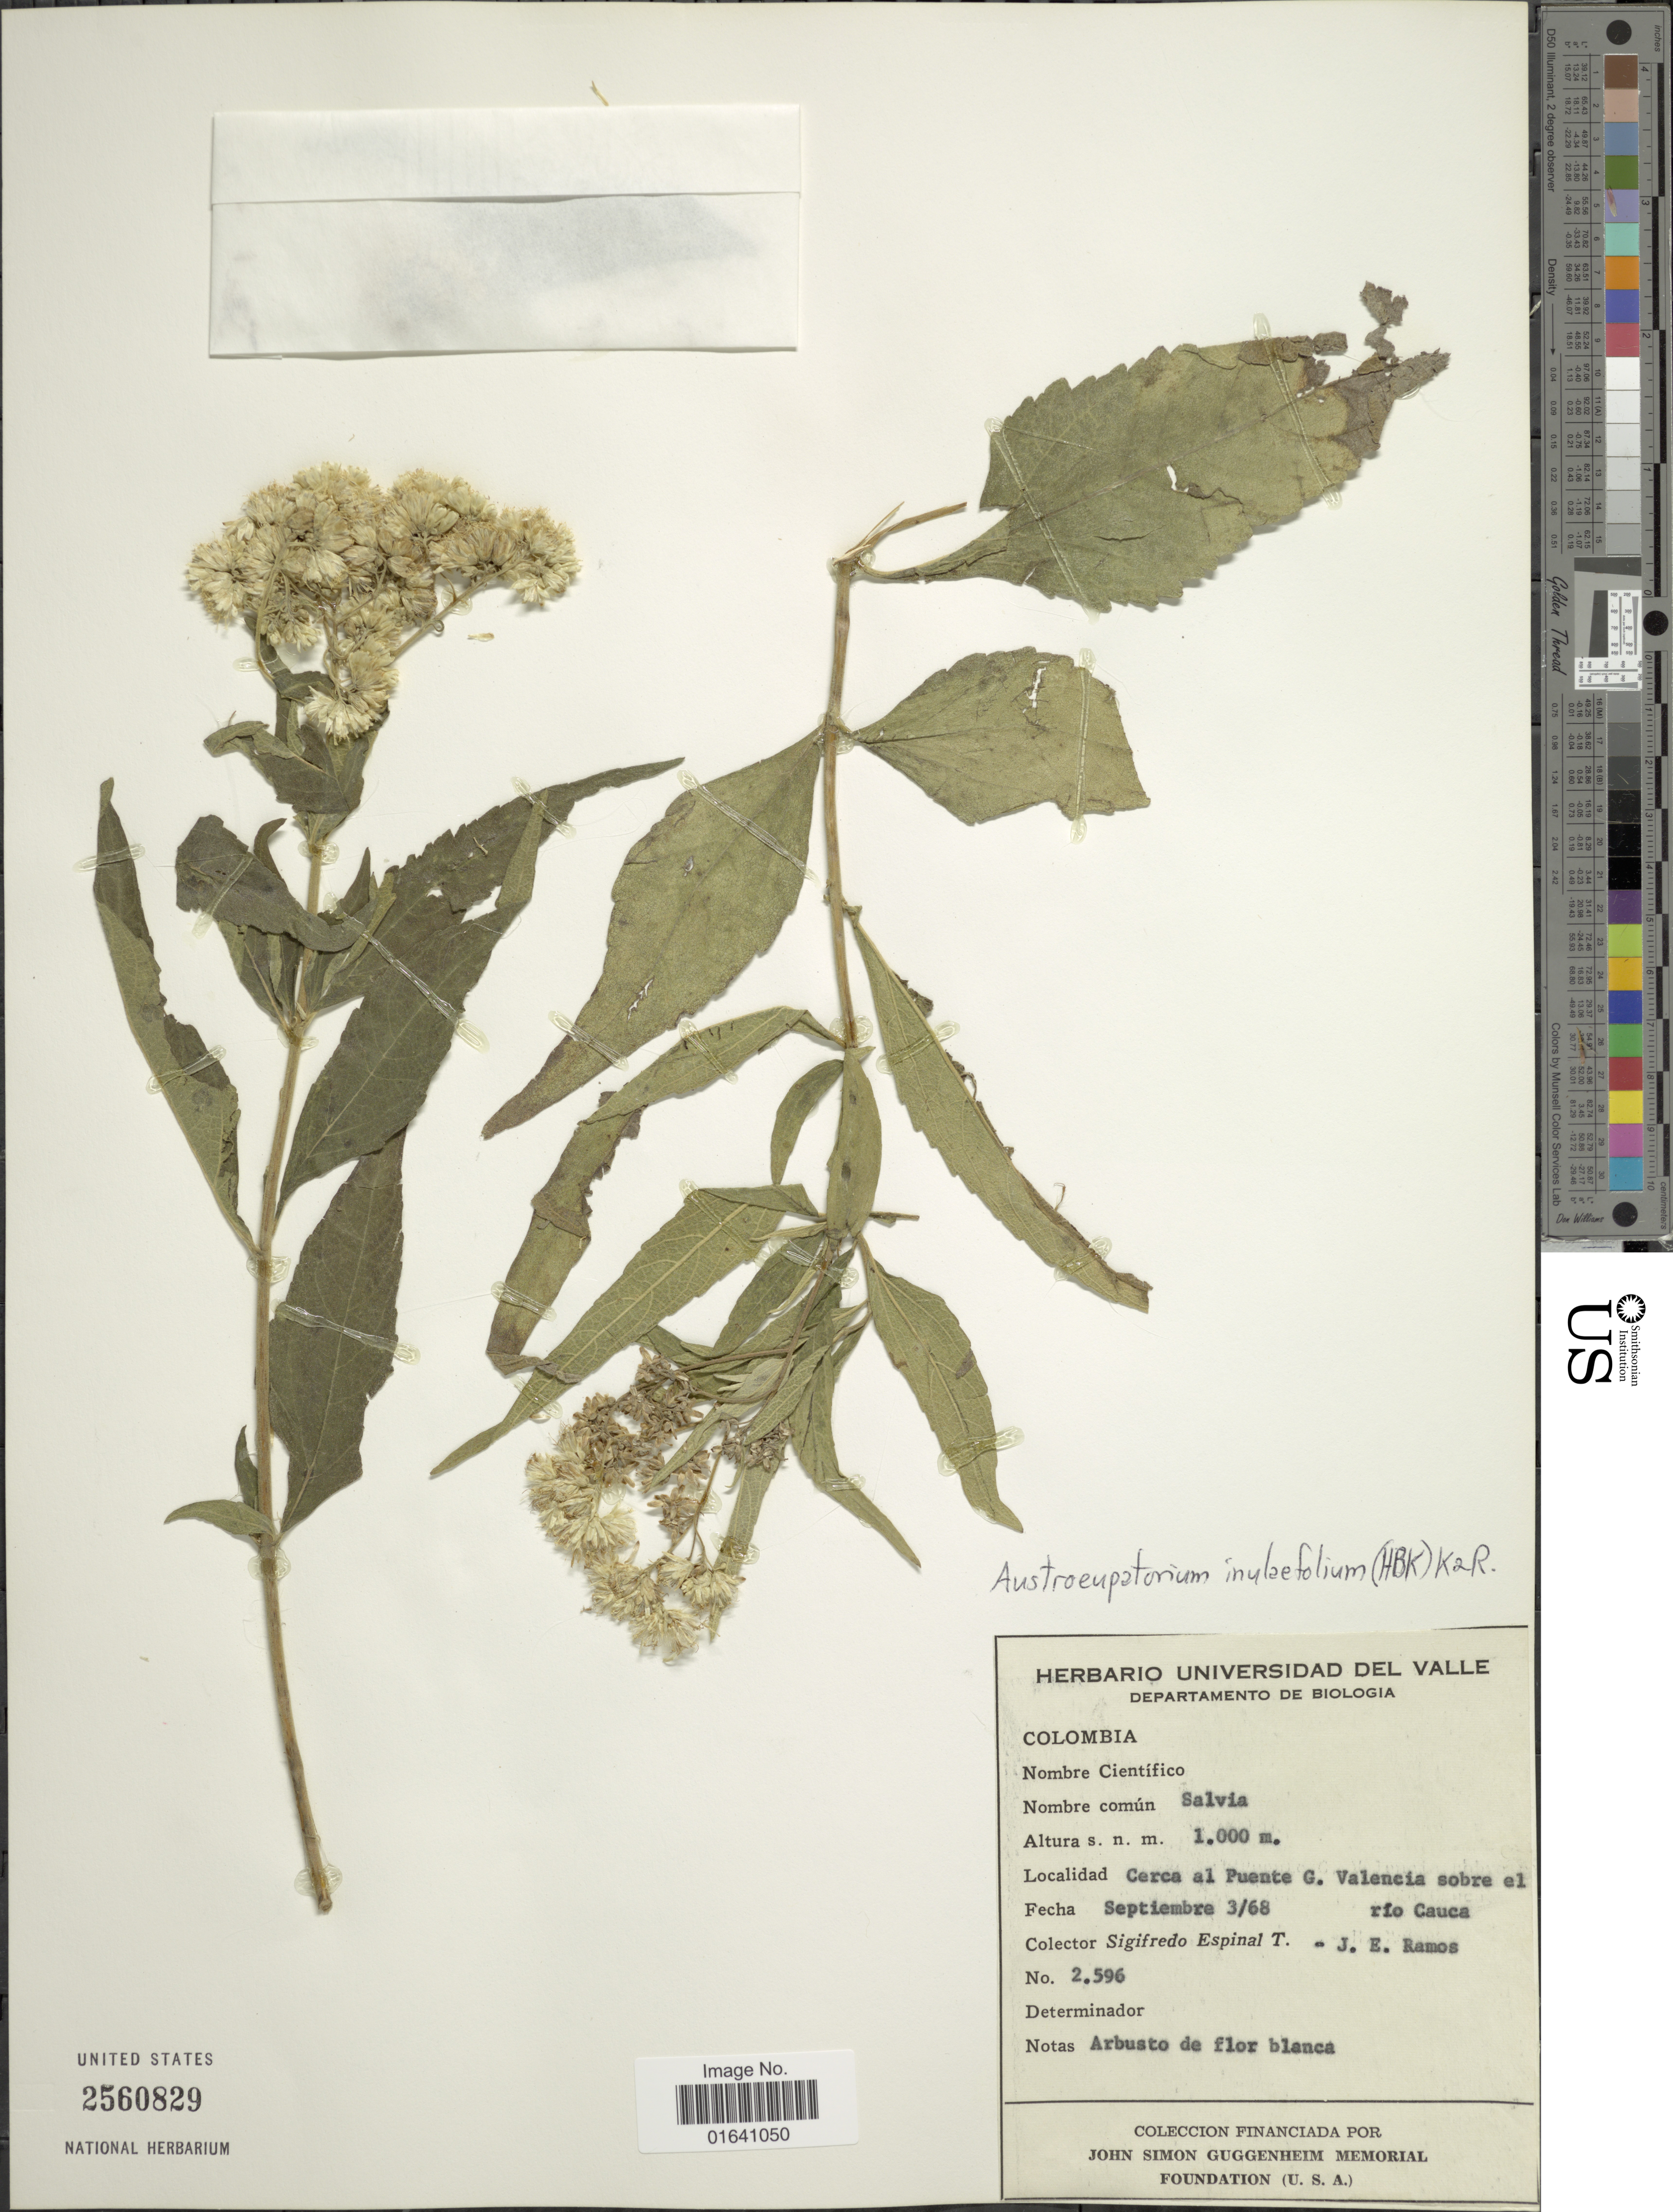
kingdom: Plantae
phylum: Tracheophyta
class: Magnoliopsida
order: Asterales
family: Asteraceae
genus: Austroeupatorium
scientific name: Austroeupatorium inulaefolium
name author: (Kunth) R.M. King & H. Rob.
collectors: L. S. Espinal & J. E. Ramos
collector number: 2596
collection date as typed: Transcribed d/m/y: 3/9/68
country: Colombia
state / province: Cauca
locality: Cerca al Puente G. Valencia sobre el río Cauca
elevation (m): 1000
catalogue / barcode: US 2560829